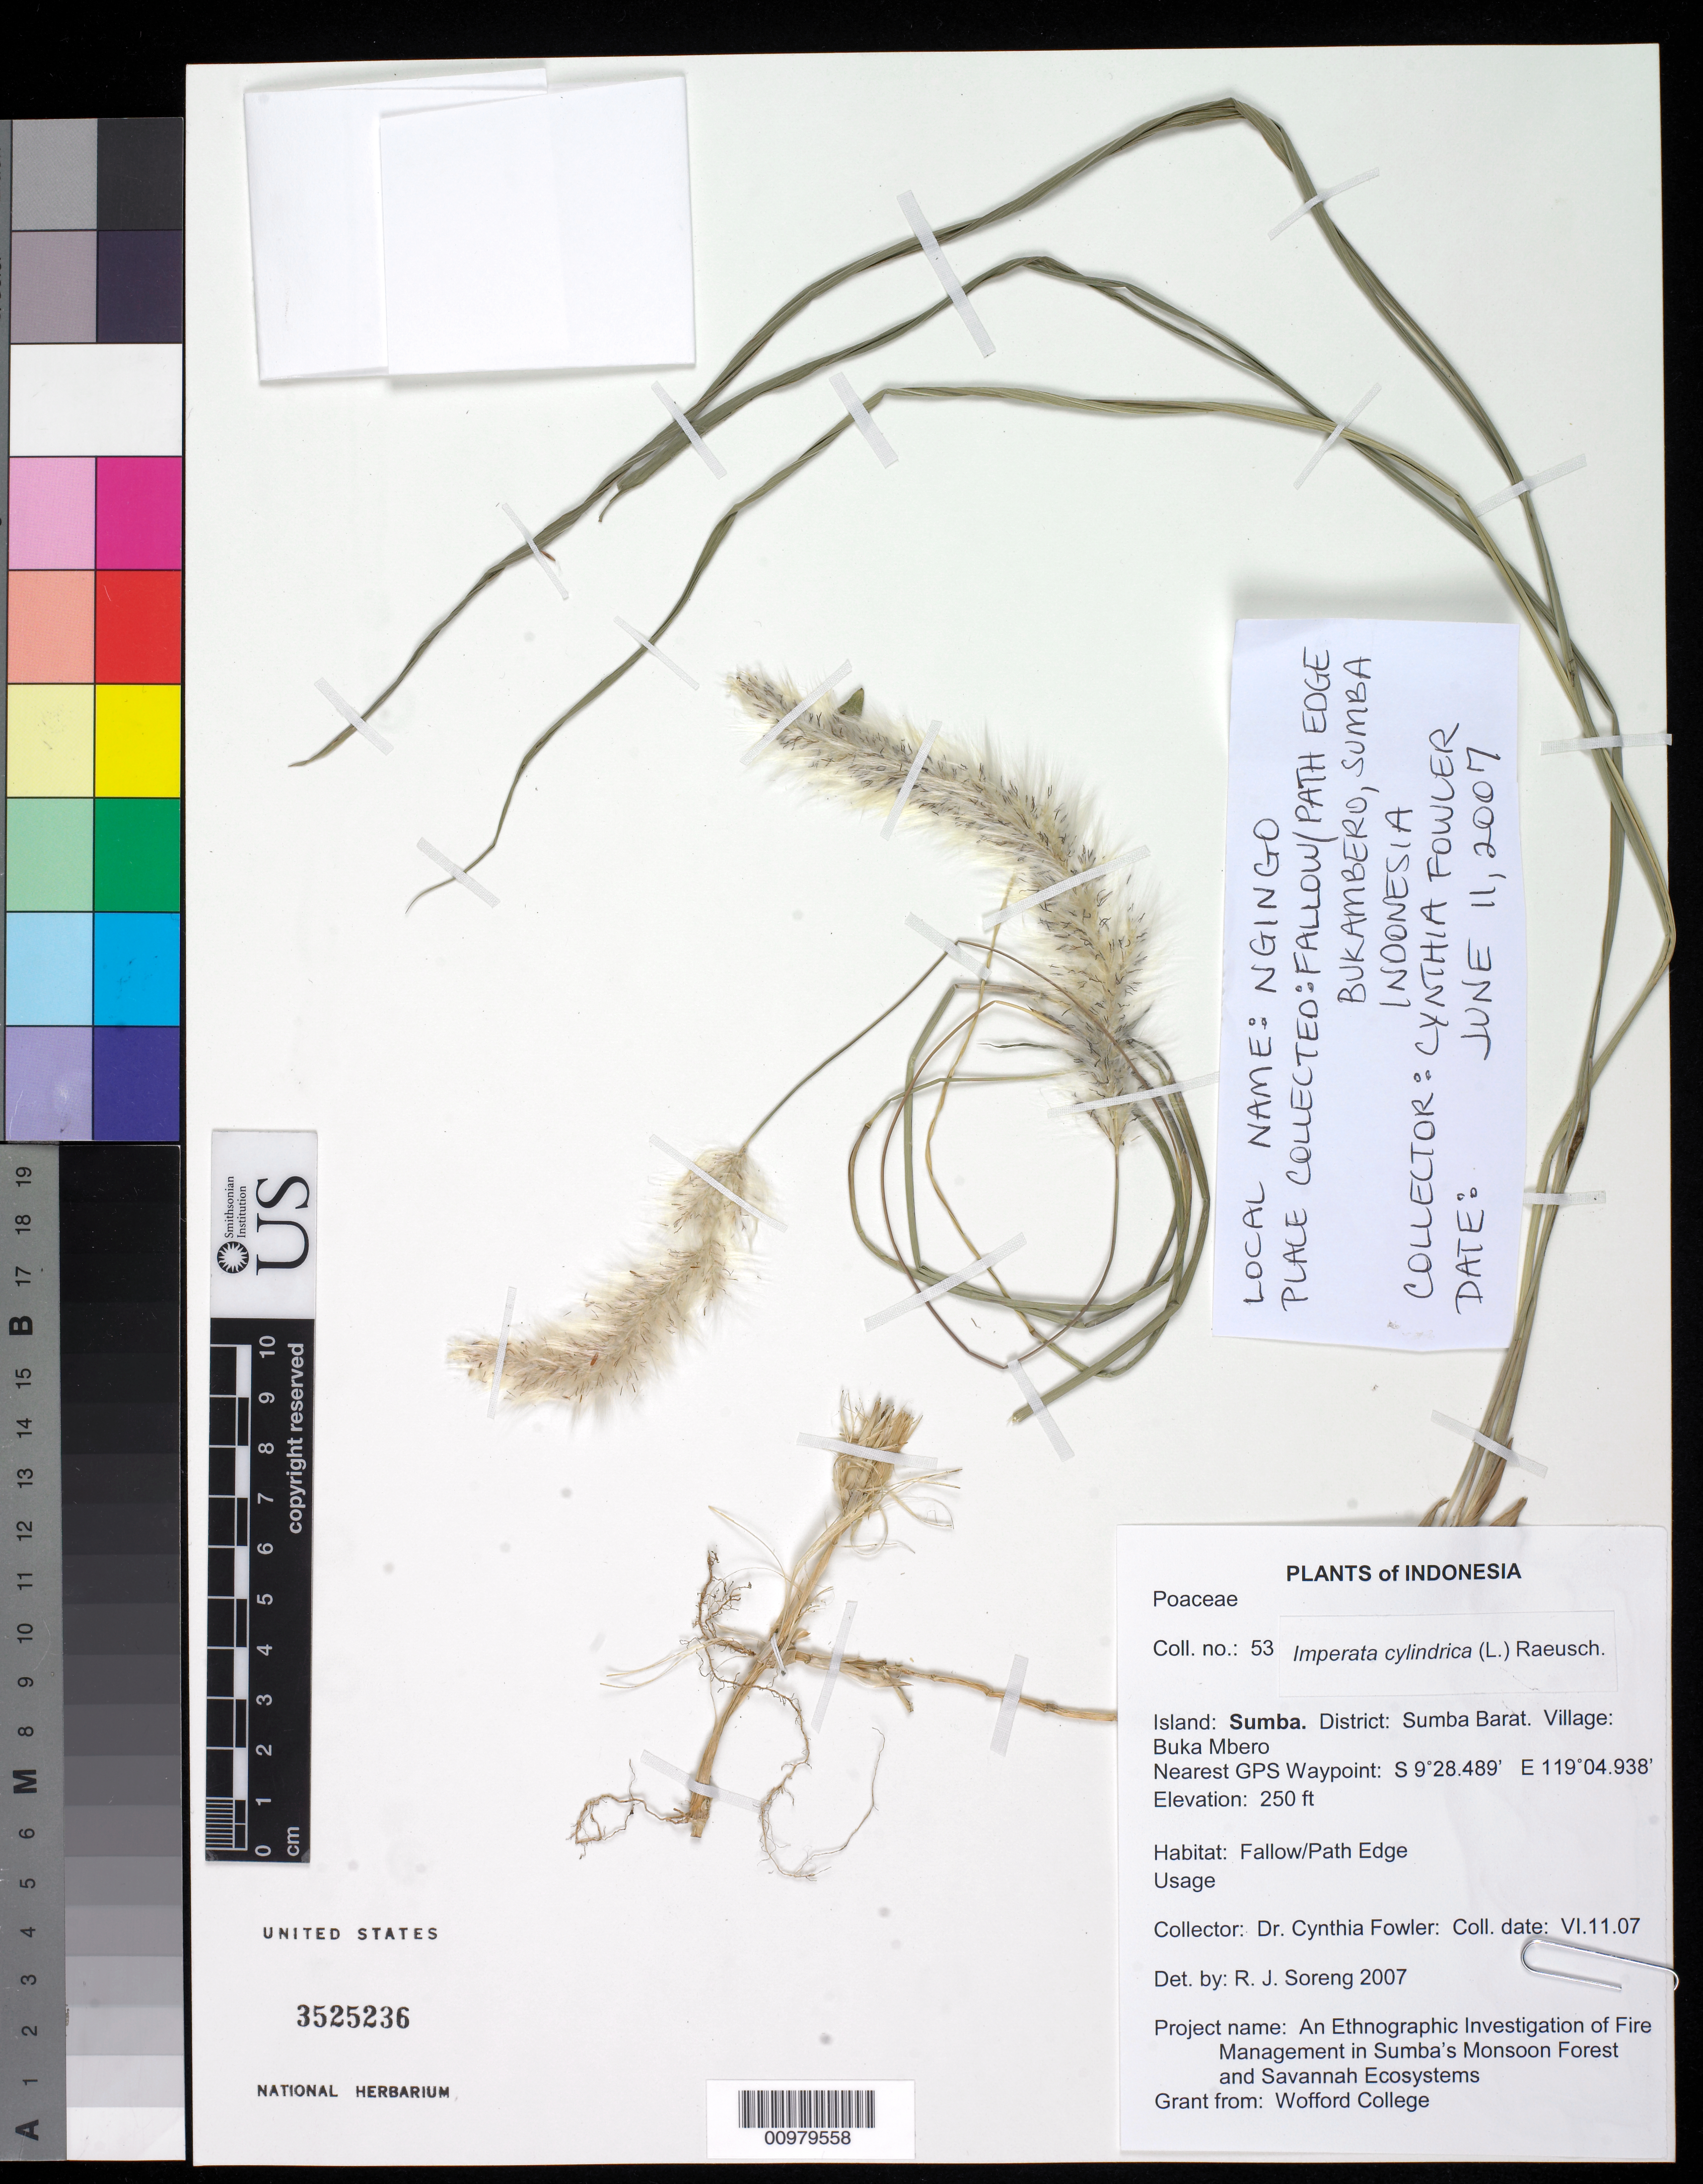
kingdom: Plantae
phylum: Tracheophyta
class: Liliopsida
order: Poales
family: Poaceae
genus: Imperata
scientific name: Imperata cylindrica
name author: (L.) P. Beauv.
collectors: C. Fowler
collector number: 53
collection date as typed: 11 Jun 1958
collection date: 1958-06-11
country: Indonesia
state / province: Nusa Tenggara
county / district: Nusa Tenggara Timur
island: Sumba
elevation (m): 76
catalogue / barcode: US 3525236